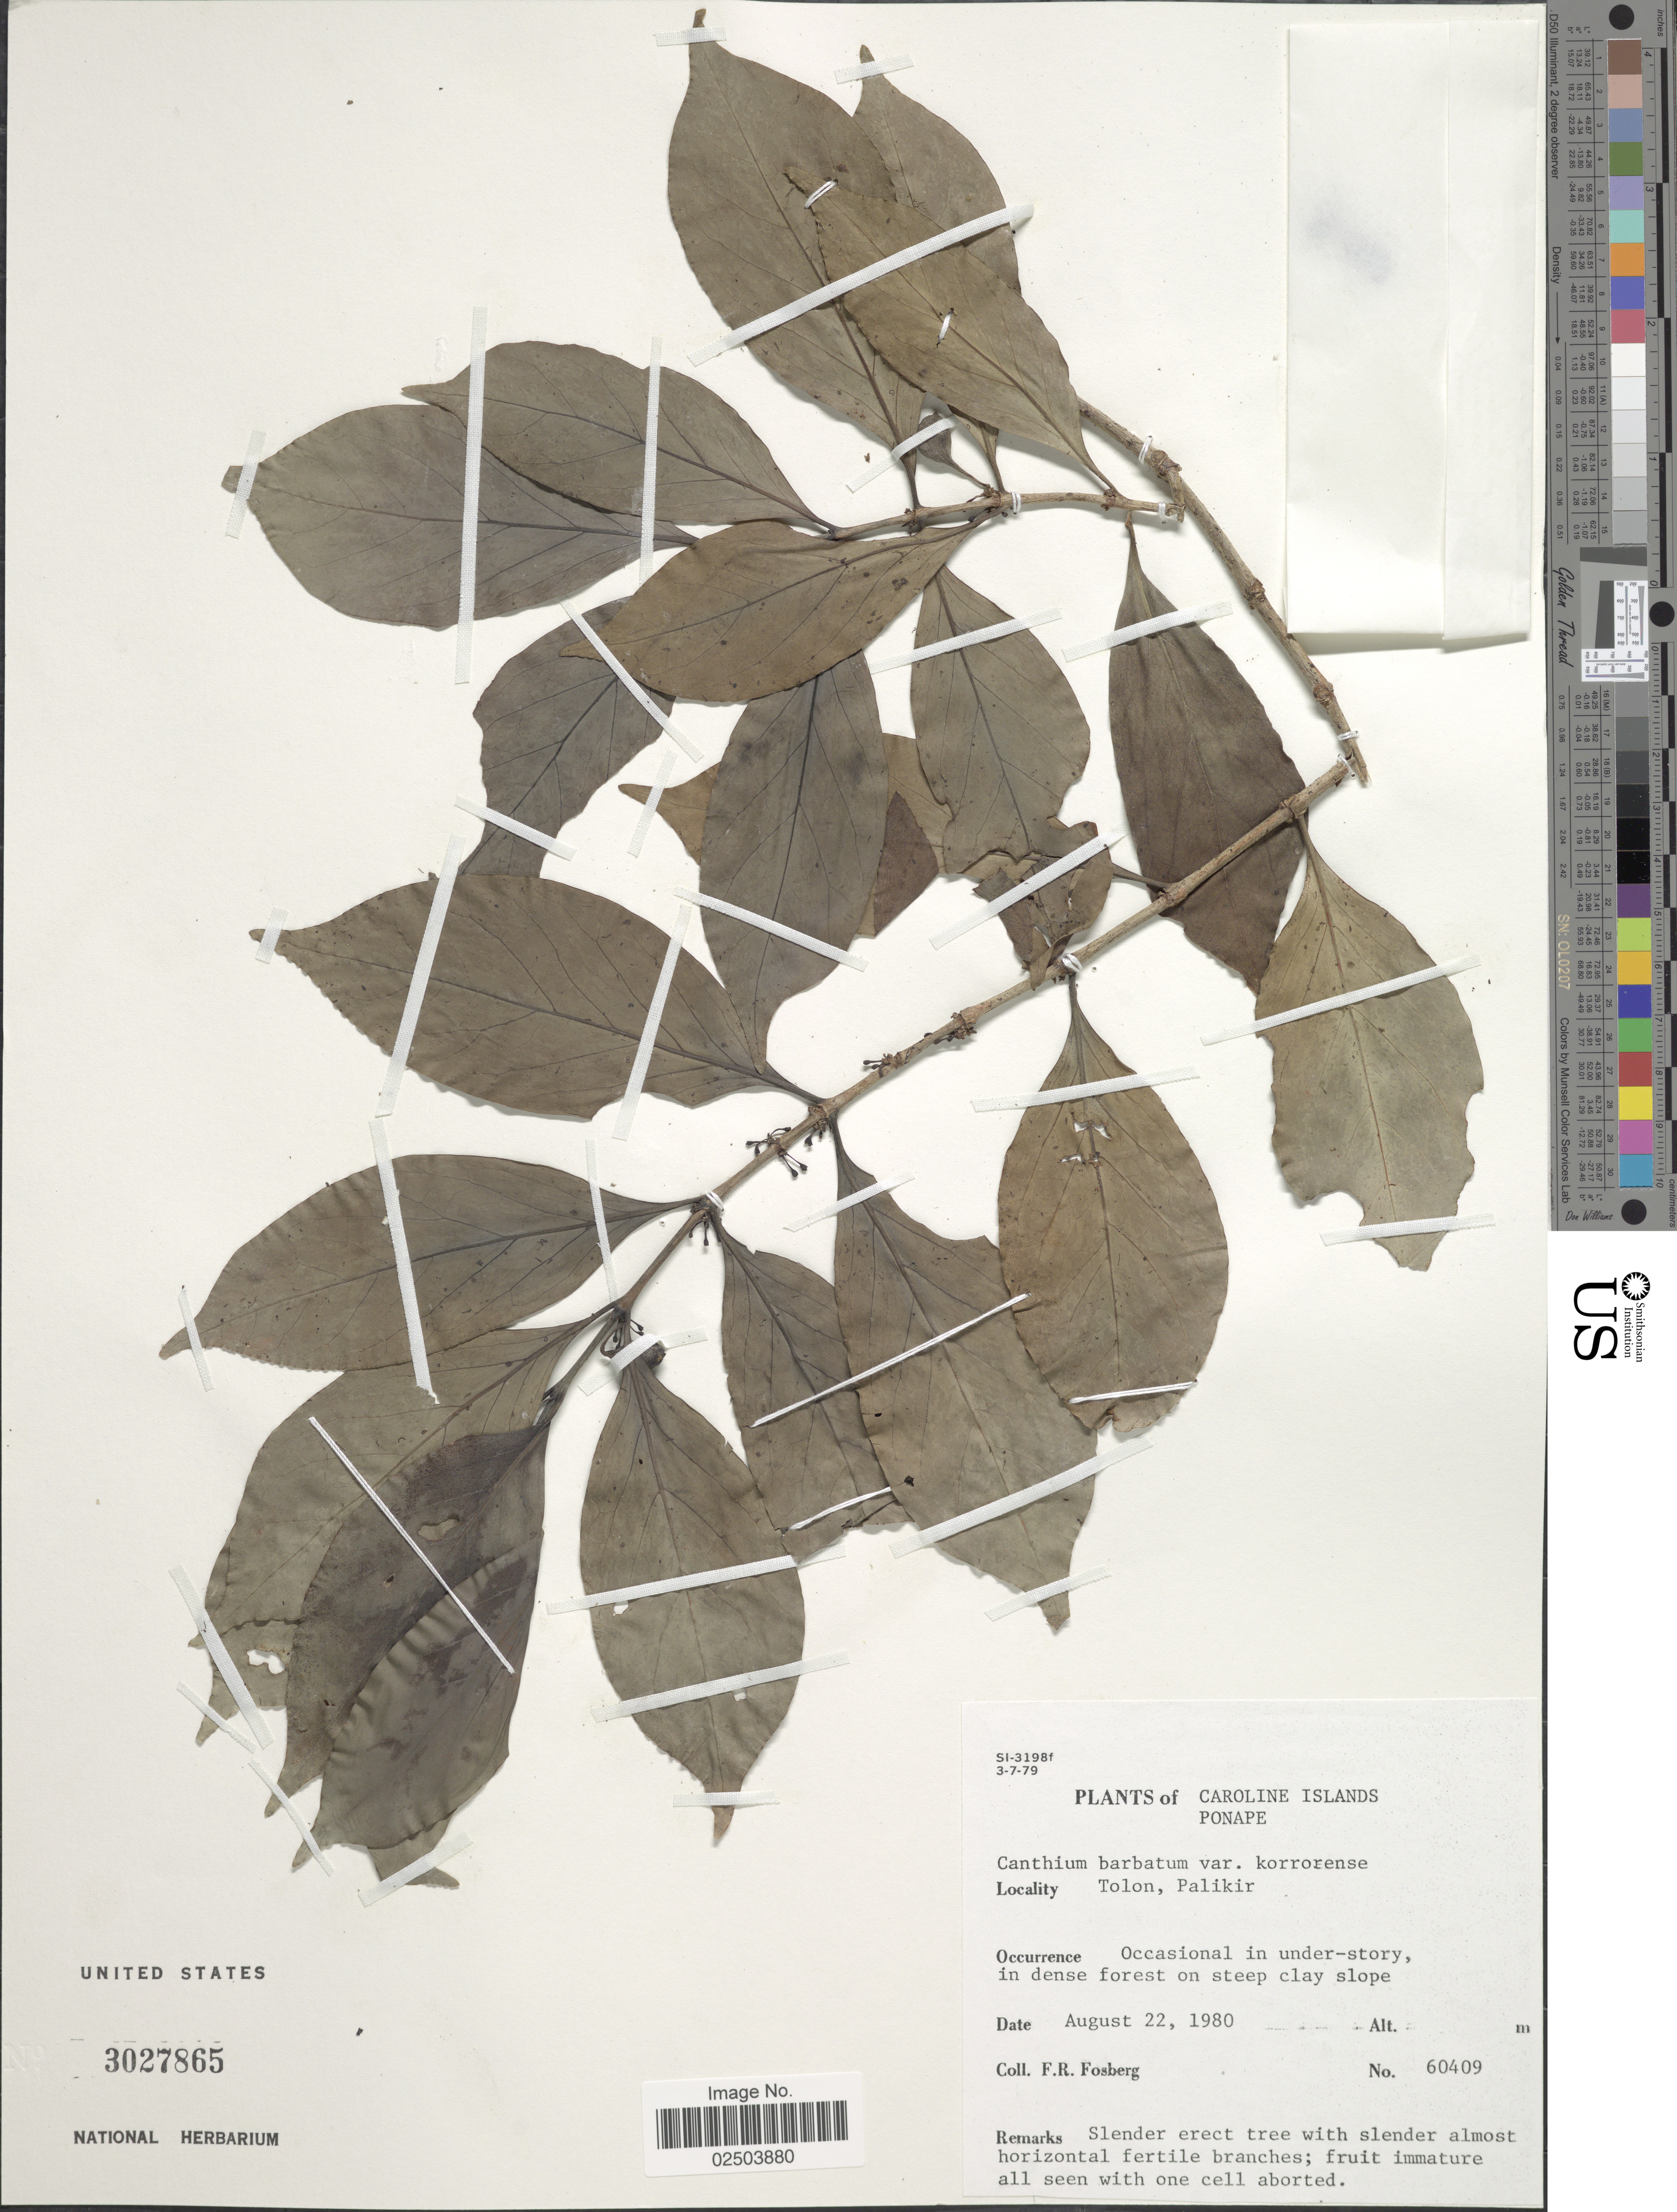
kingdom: Plantae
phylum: Tracheophyta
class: Magnoliopsida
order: Gentianales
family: Rubiaceae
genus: Cyclophyllum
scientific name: Cyclophyllum barbatum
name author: (G. Forst.) N. Hallé & J. Florence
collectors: F. R. Fosberg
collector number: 60409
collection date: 1980-08-22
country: Micronesia, Federated States of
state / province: Pohnpei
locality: Caroline Islands. Ponape. Tolon, Palikir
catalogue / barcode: US 3027865